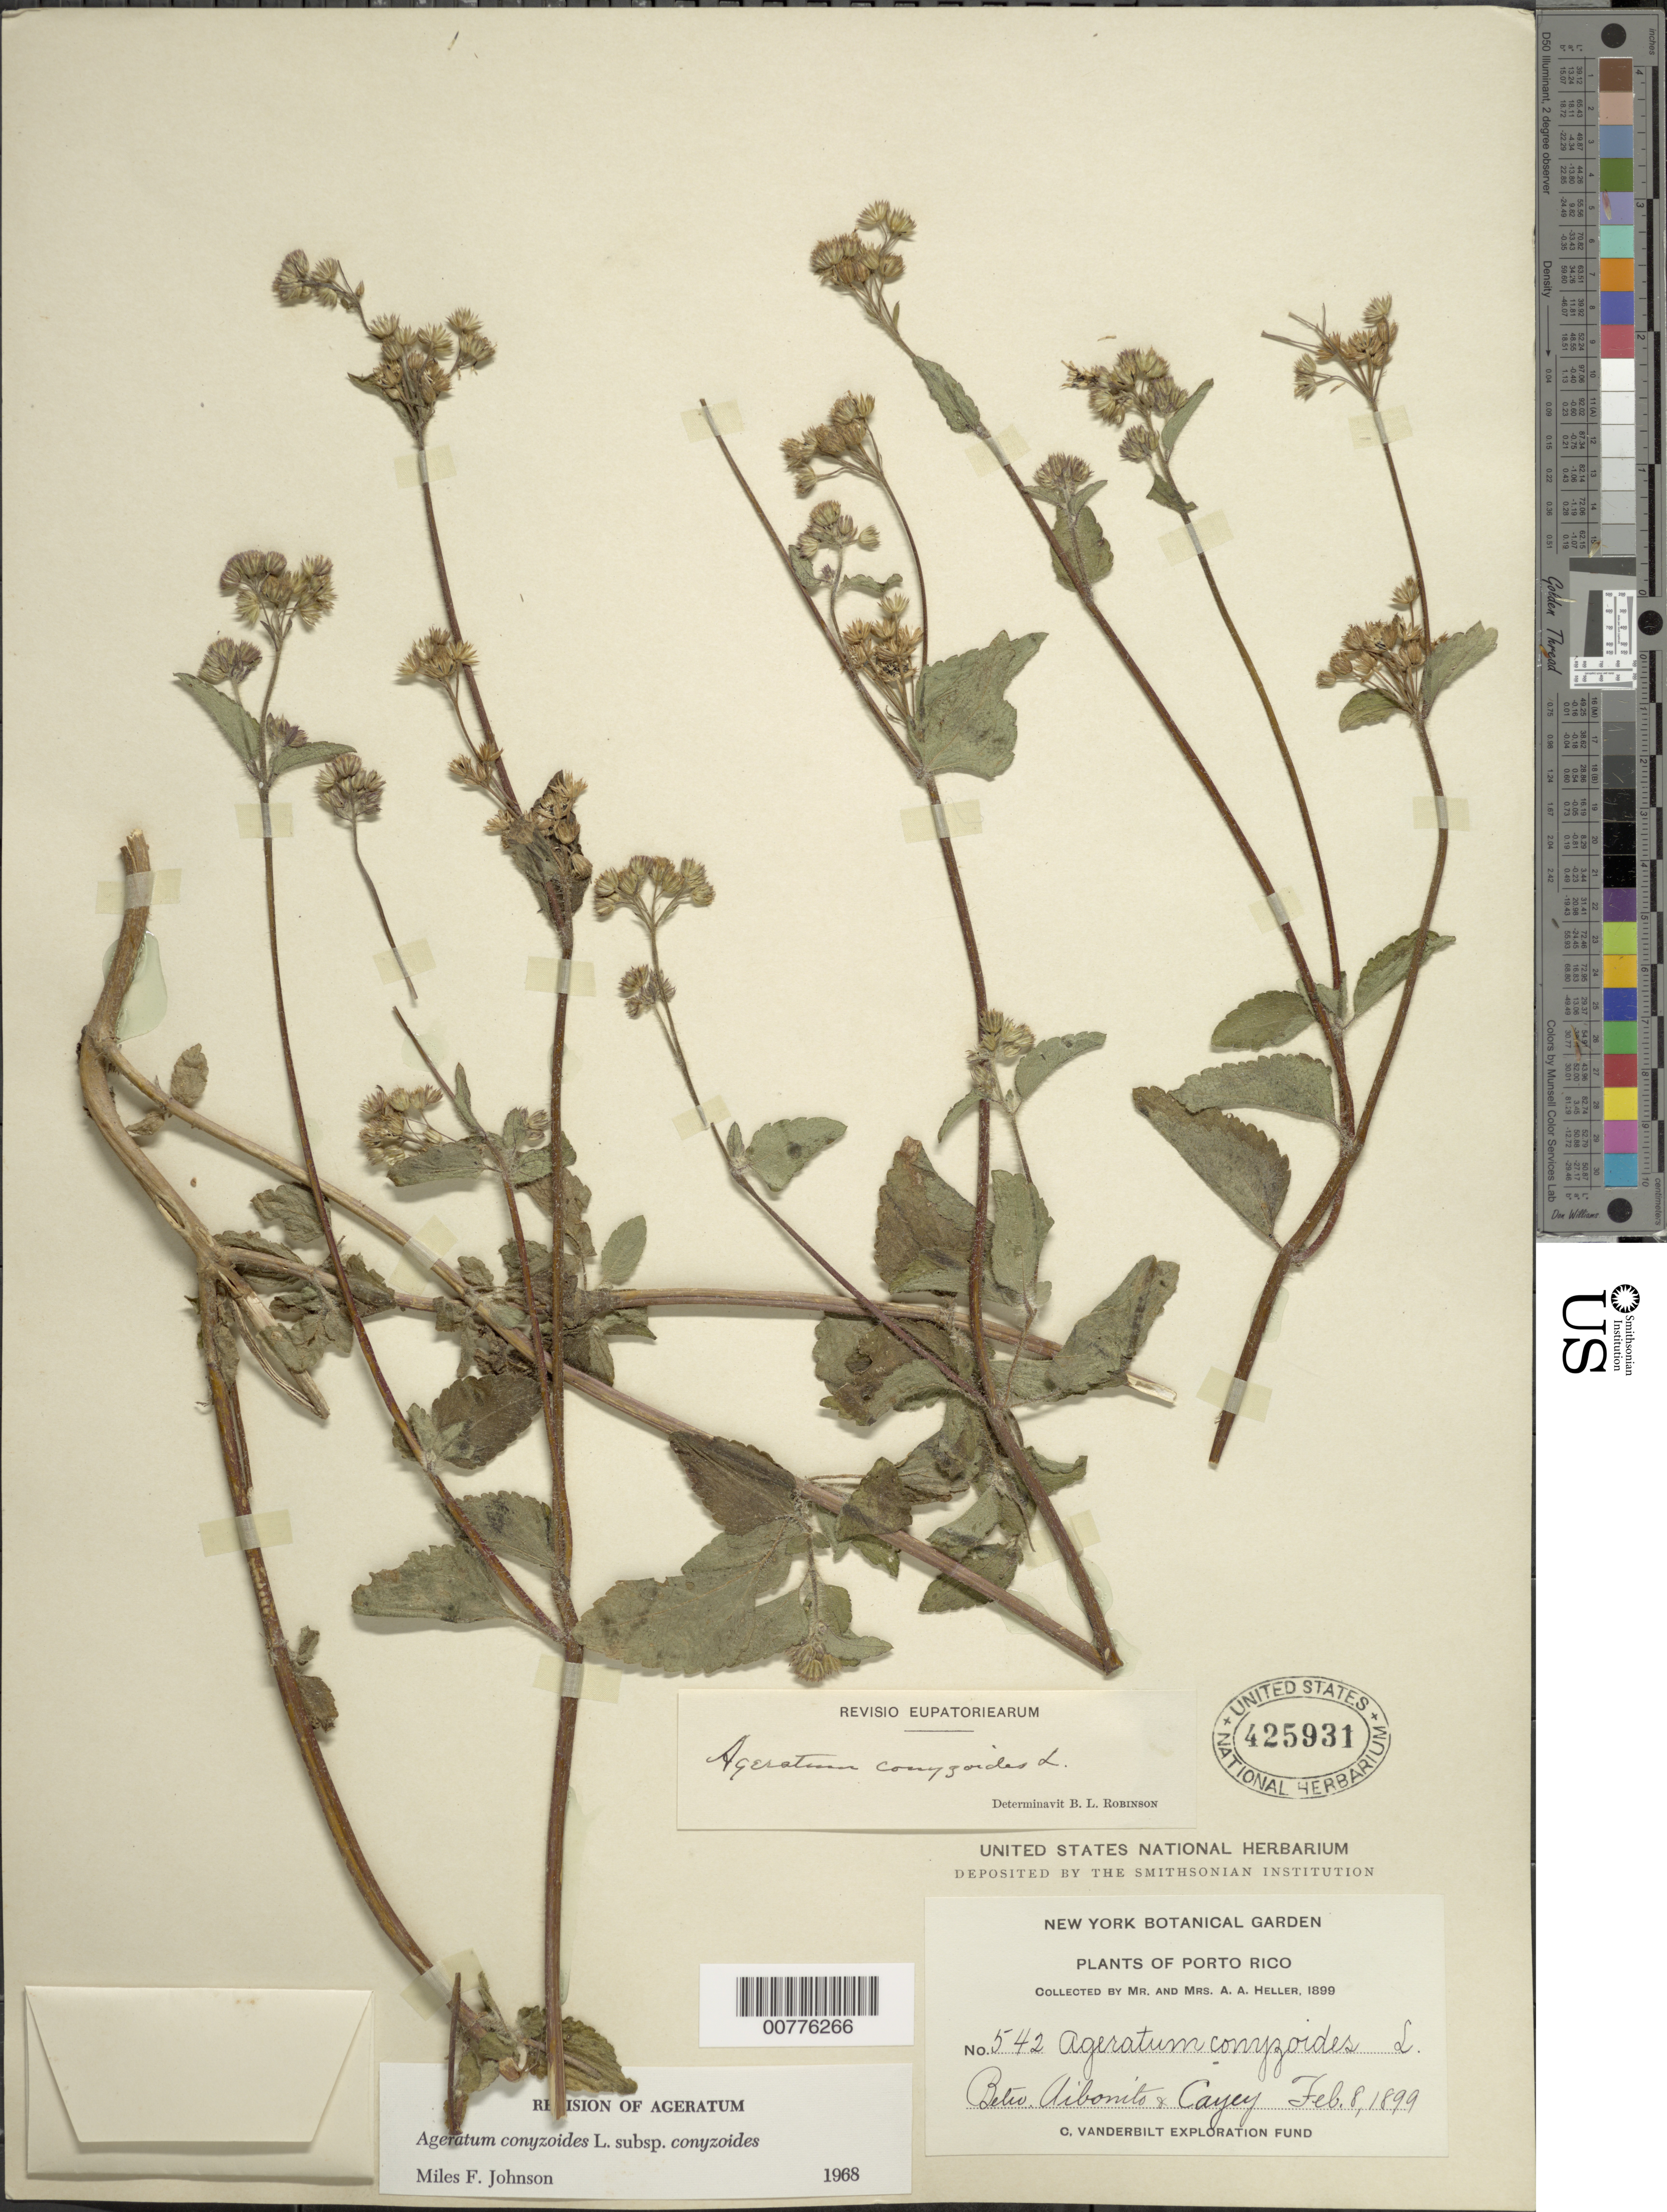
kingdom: Plantae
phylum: Tracheophyta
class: Magnoliopsida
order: Asterales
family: Asteraceae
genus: Ageratum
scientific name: Ageratum conyzoides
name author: L.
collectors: A. A. Heller & E. G. Heller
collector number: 542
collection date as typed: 08 Feb 1899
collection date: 1899-02-08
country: Puerto Rico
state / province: Abonito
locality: Between Aibonito and Cayey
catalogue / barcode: US 425931